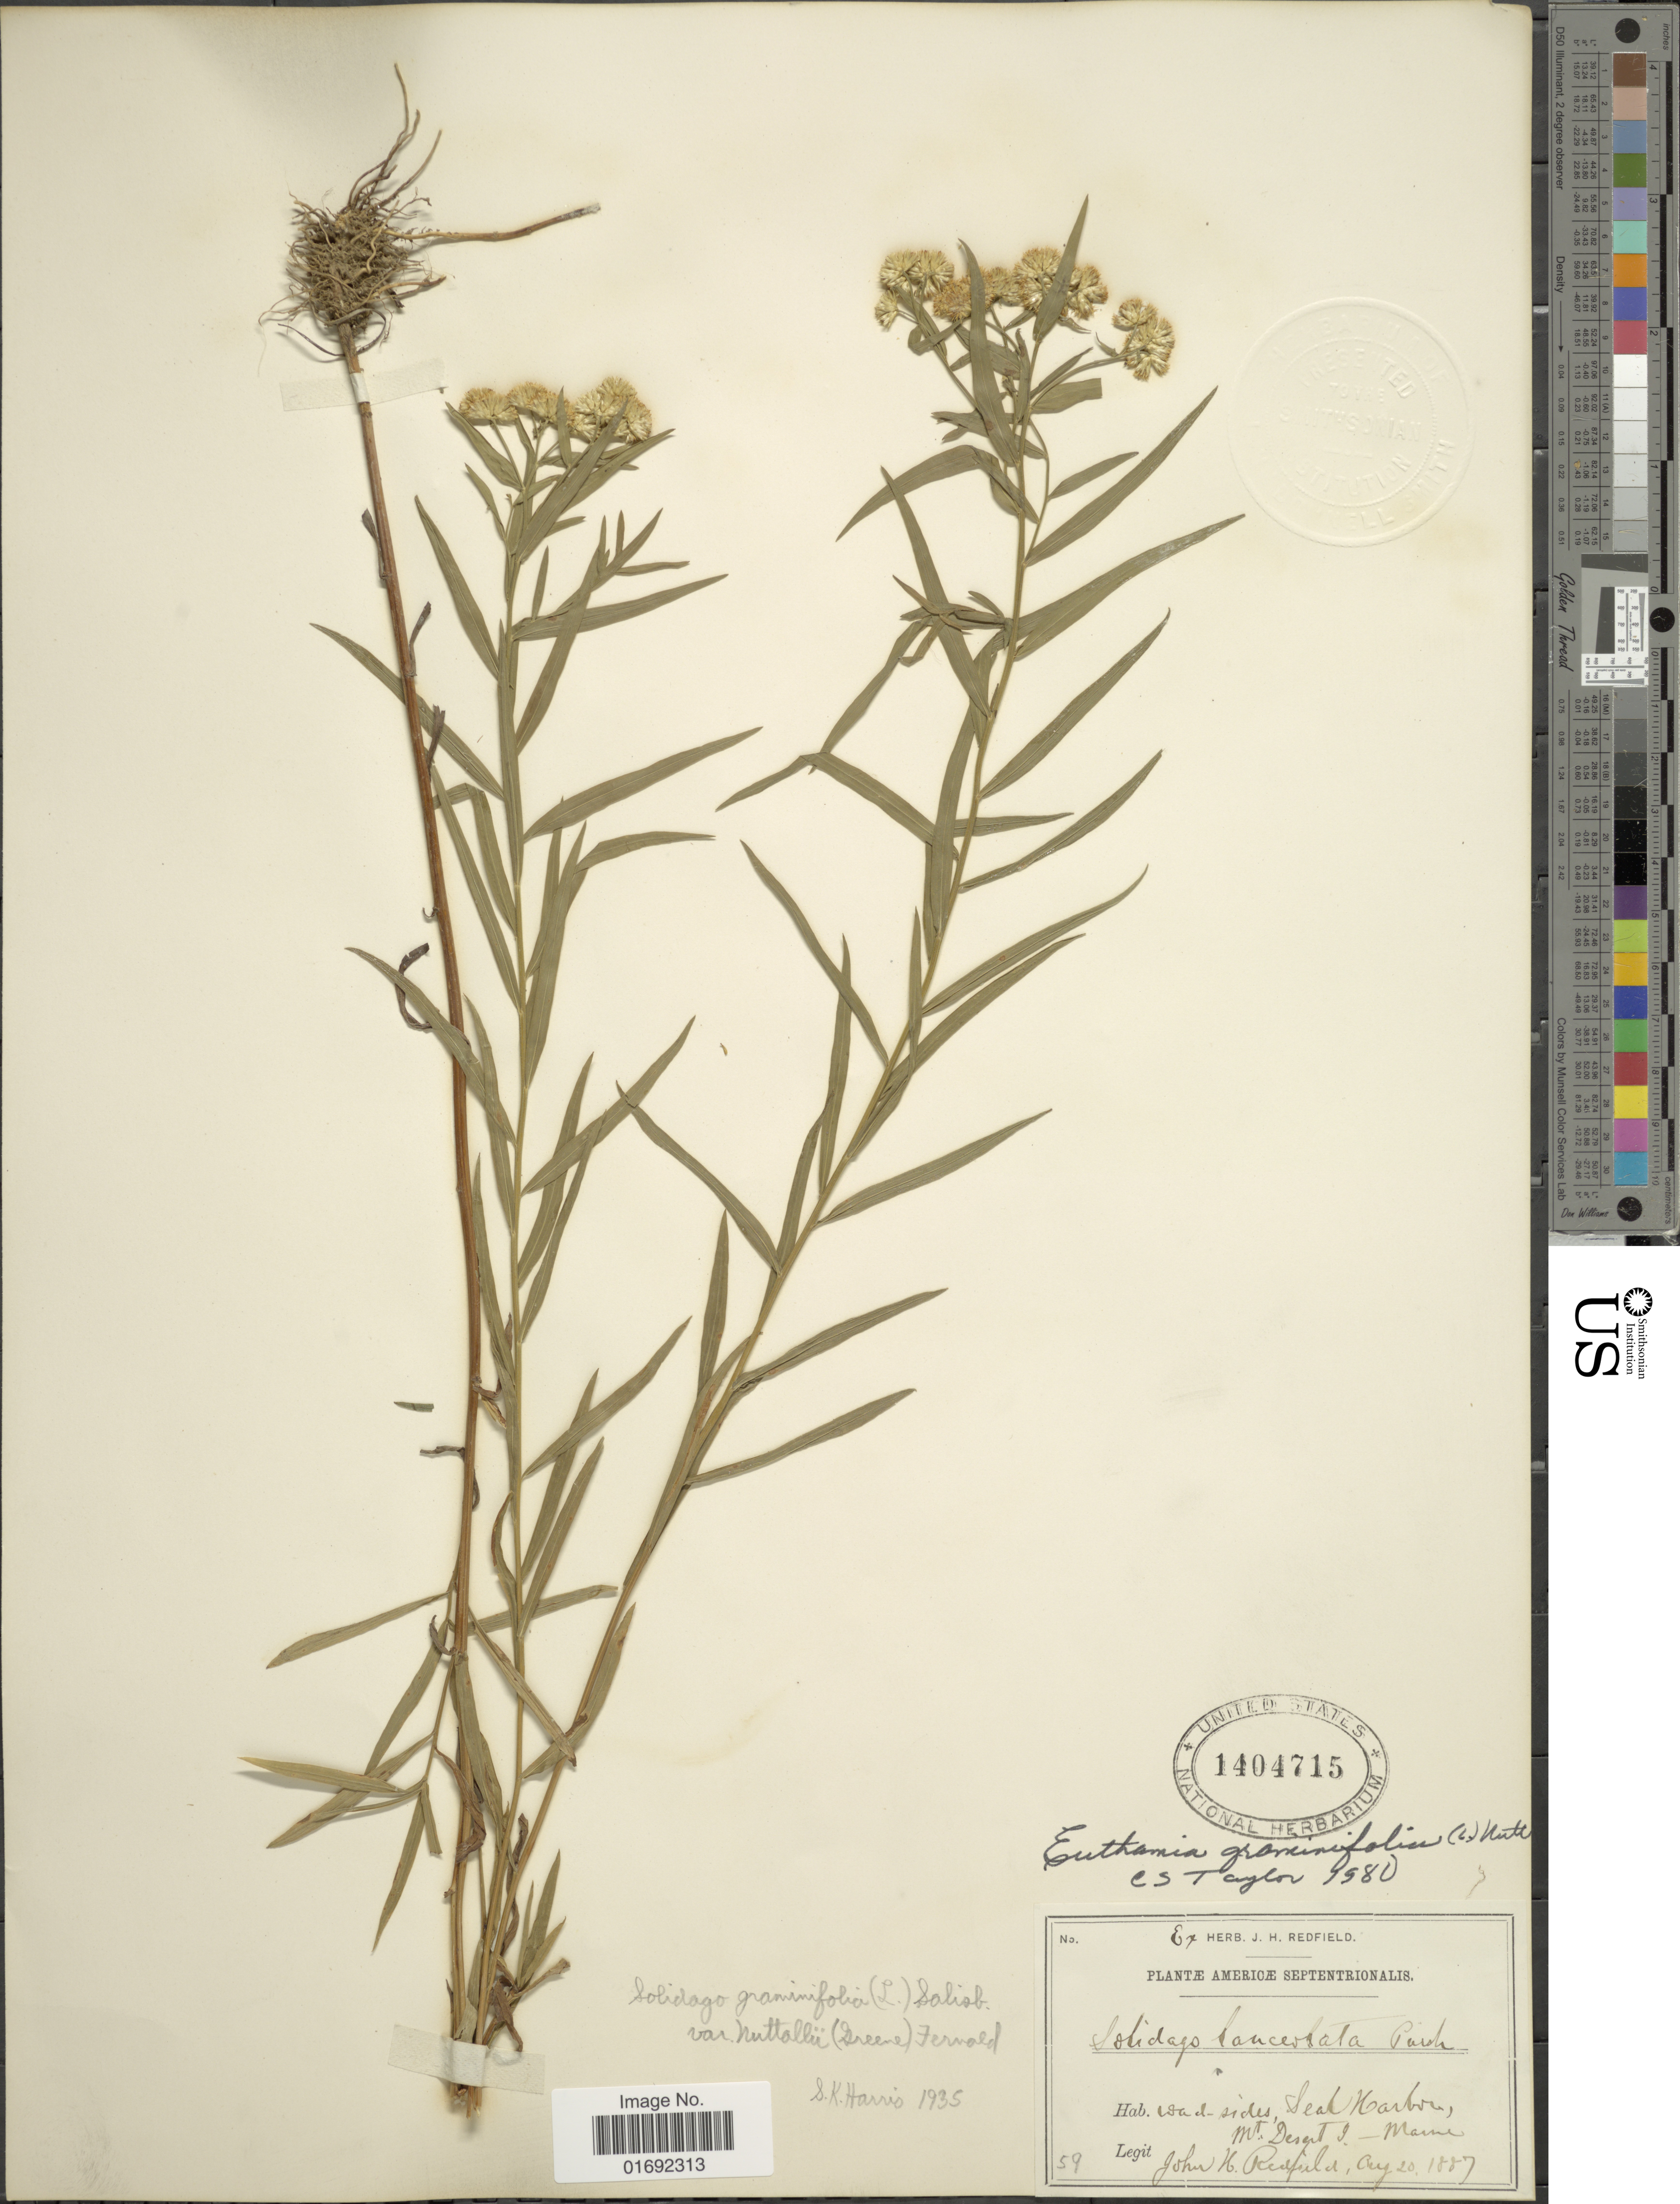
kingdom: Plantae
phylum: Tracheophyta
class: Magnoliopsida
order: Asterales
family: Asteraceae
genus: Euthamia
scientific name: Euthamia graminifolia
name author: (L.) Nutt.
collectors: J. Redfield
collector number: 59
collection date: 1887-08-20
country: United States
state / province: Maine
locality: Seal Harbor, Mt. Desert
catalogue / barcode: US 1404715